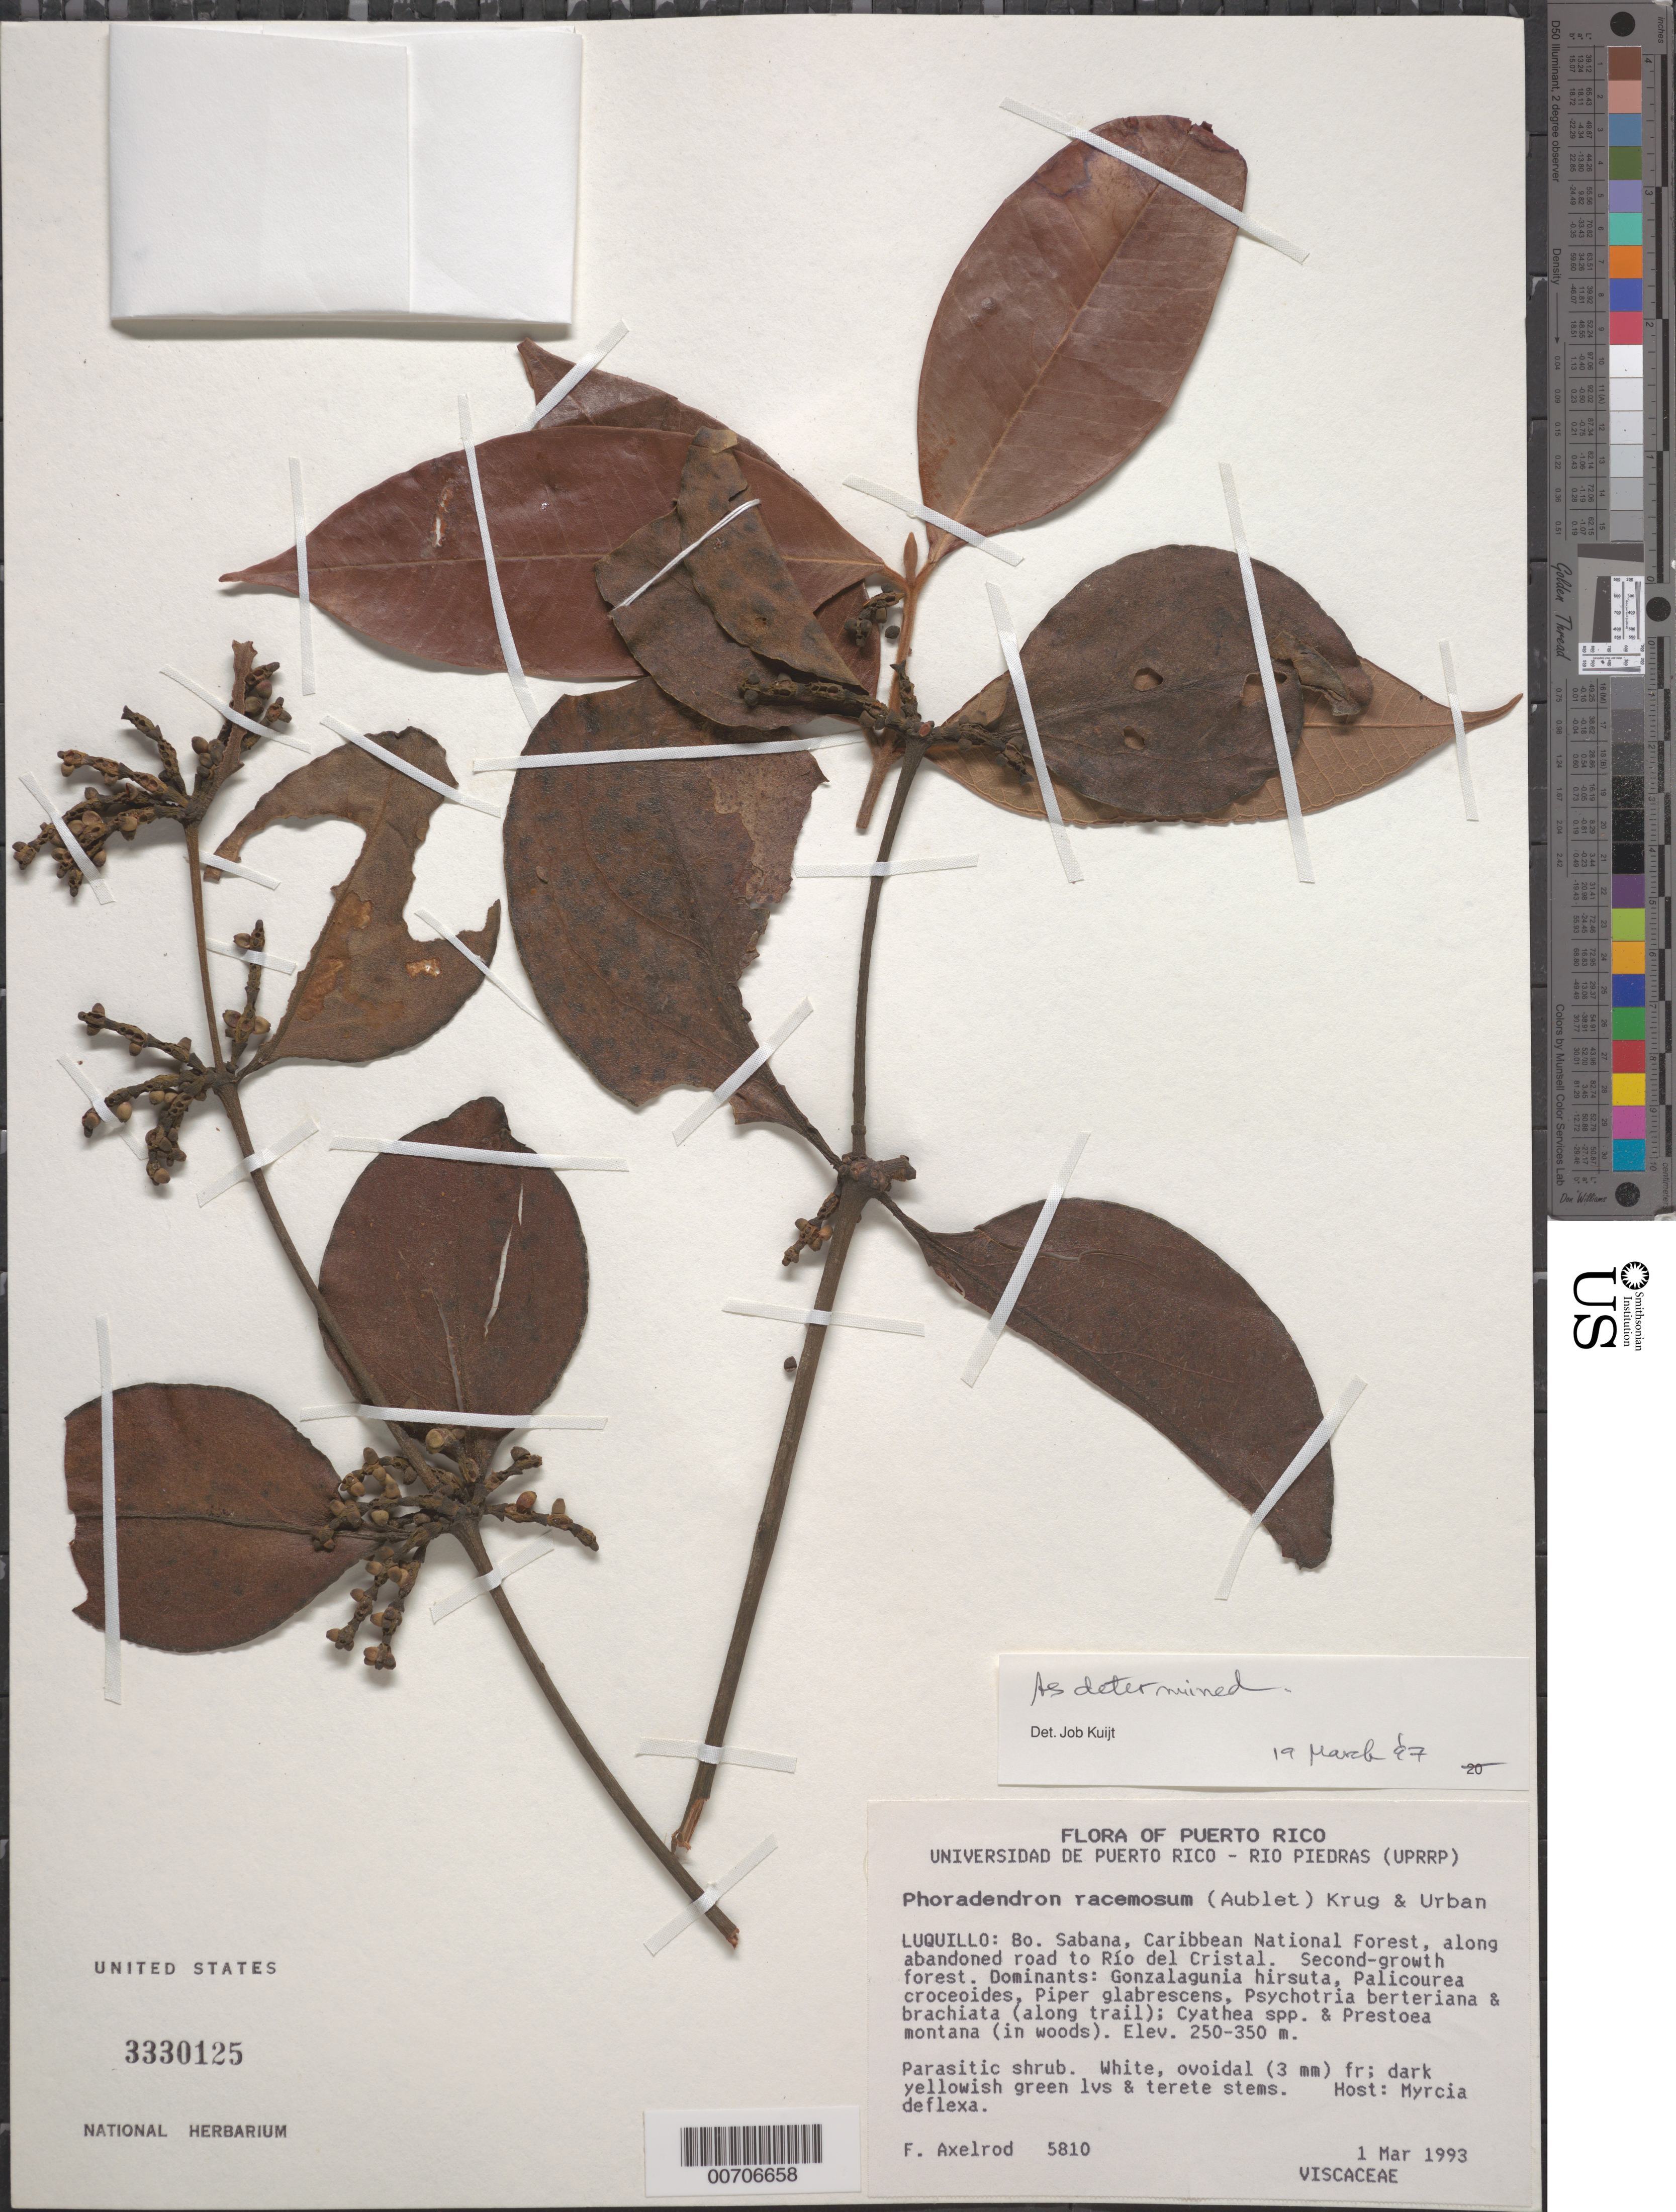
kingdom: Plantae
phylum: Tracheophyta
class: Magnoliopsida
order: Santalales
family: Viscaceae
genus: Phoradendron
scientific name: Phoradendron racemosum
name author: (Aubl.) Krug & Urb.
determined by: Kuijt, Job, (CANADA)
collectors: F. S. Axelrod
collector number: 5810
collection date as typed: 01 Mar 1993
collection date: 1993-03-01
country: Puerto Rico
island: Greater Antilles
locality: Luquillo: Bo. Sabana, Caribbean Natl. Forest, along abandoned road to Río de Cristal.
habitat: Second-growth forest; on Myrica deflexa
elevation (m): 250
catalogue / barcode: US 3330125